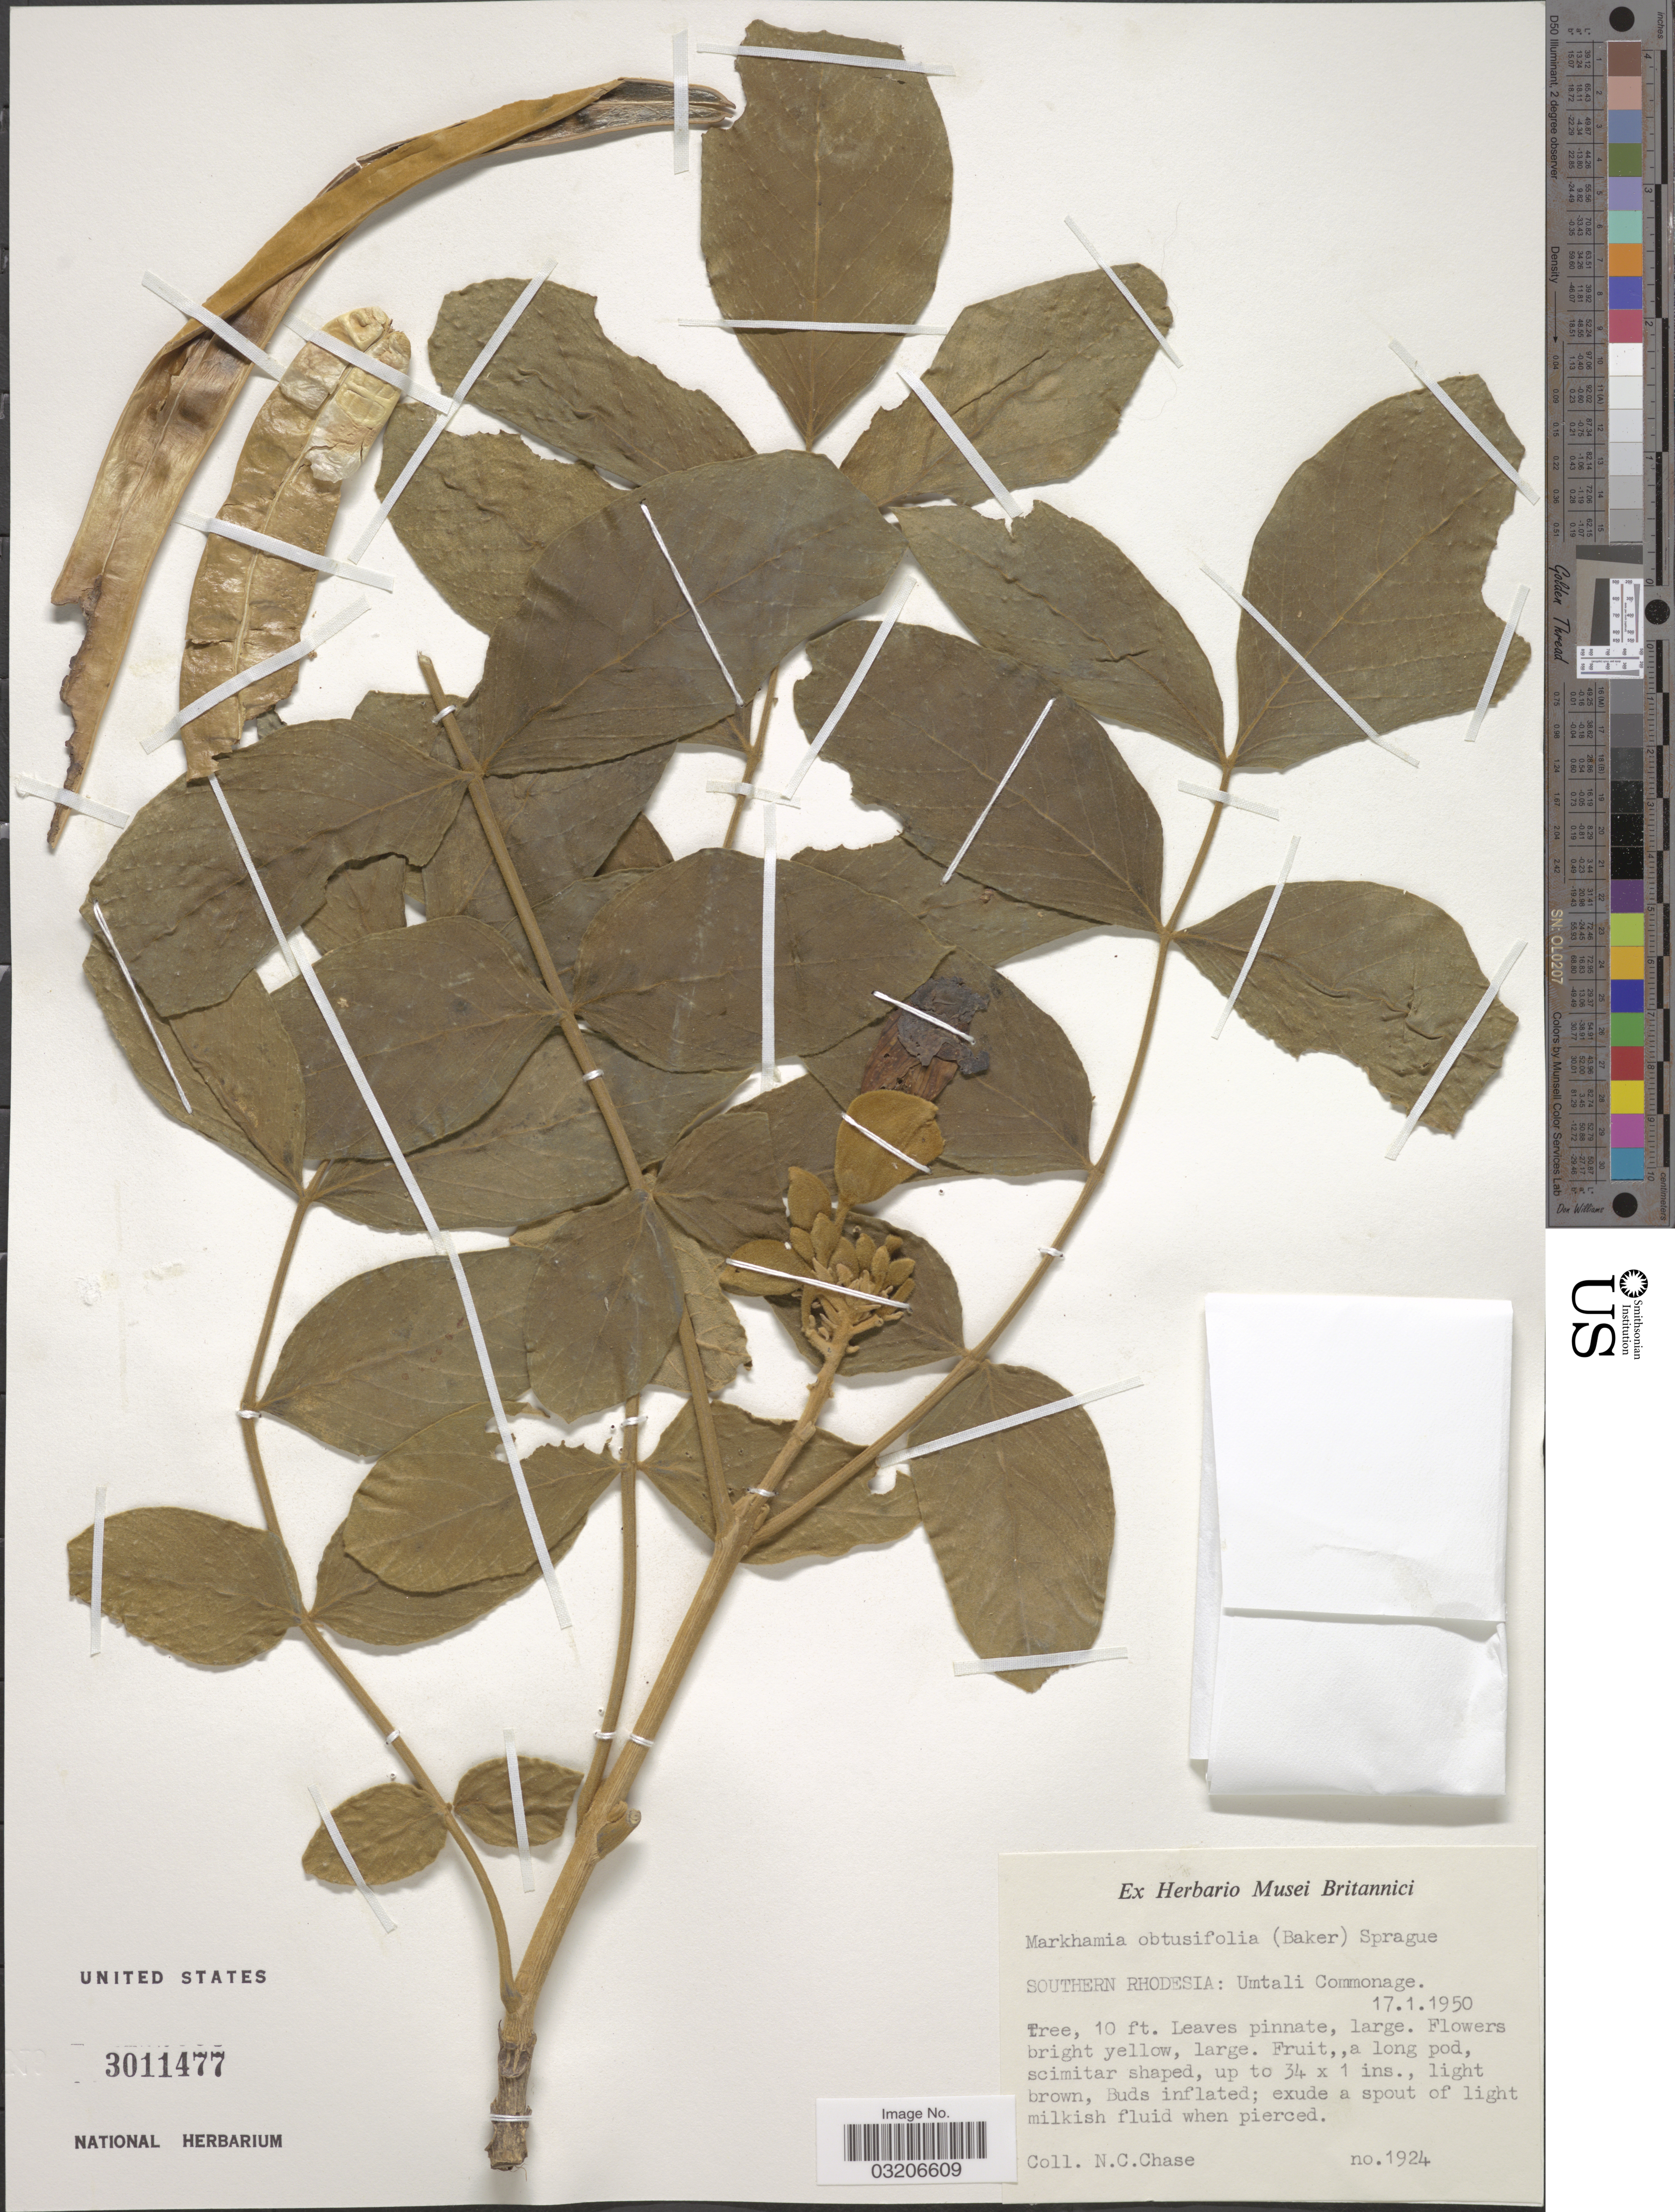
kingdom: Plantae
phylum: Tracheophyta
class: Magnoliopsida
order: Lamiales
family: Bignoniaceae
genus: Markhamia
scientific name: Markhamia obtusifolia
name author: (Baker) Sprague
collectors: N. C. Chase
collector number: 1924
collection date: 1950-01-17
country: Zimbabwe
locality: Southern Rhodesia: Umtali Commonage.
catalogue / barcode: US 3011477